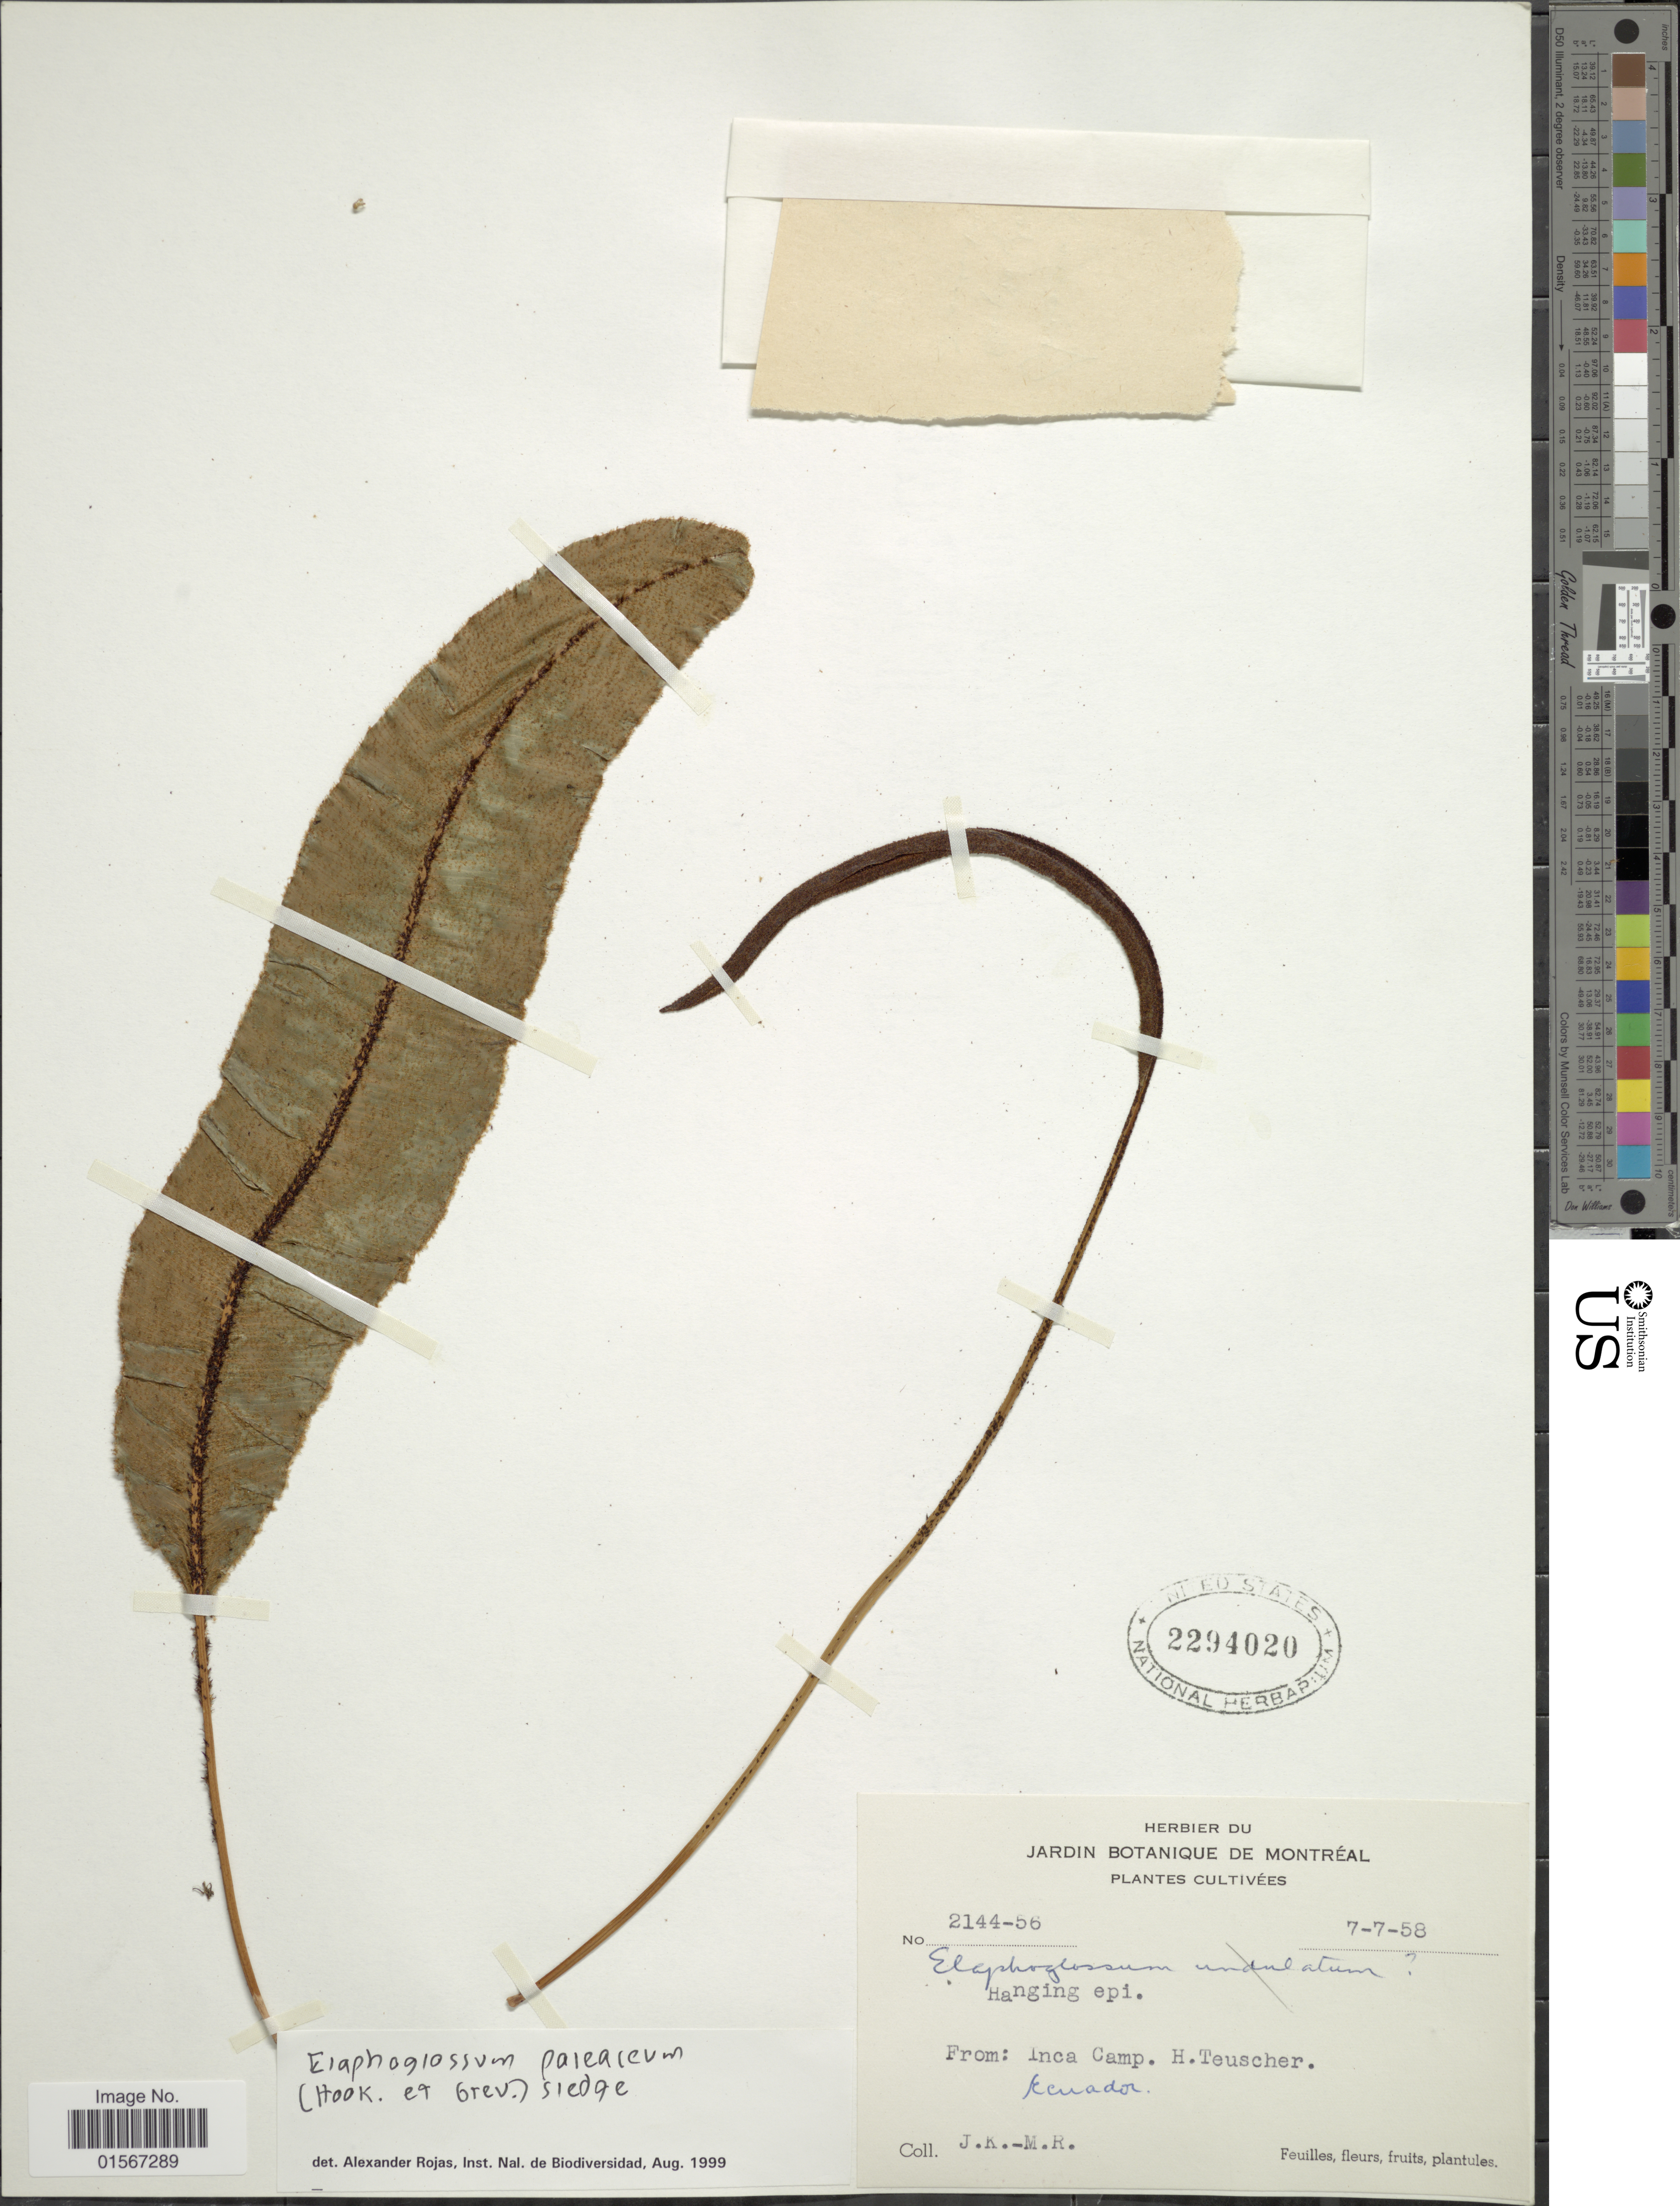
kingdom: Plantae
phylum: Tracheophyta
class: Polypodiopsida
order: Polypodiales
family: Dryopteridaceae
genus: Elaphoglossum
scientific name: Elaphoglossum palorense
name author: Rosenst.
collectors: J. P. & M. R.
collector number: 2144-56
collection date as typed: Transcribed d/m/y: 7/7/58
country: Ecuador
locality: Inca Camp, H. Teuscher. Ecuador.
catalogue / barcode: US 2294020